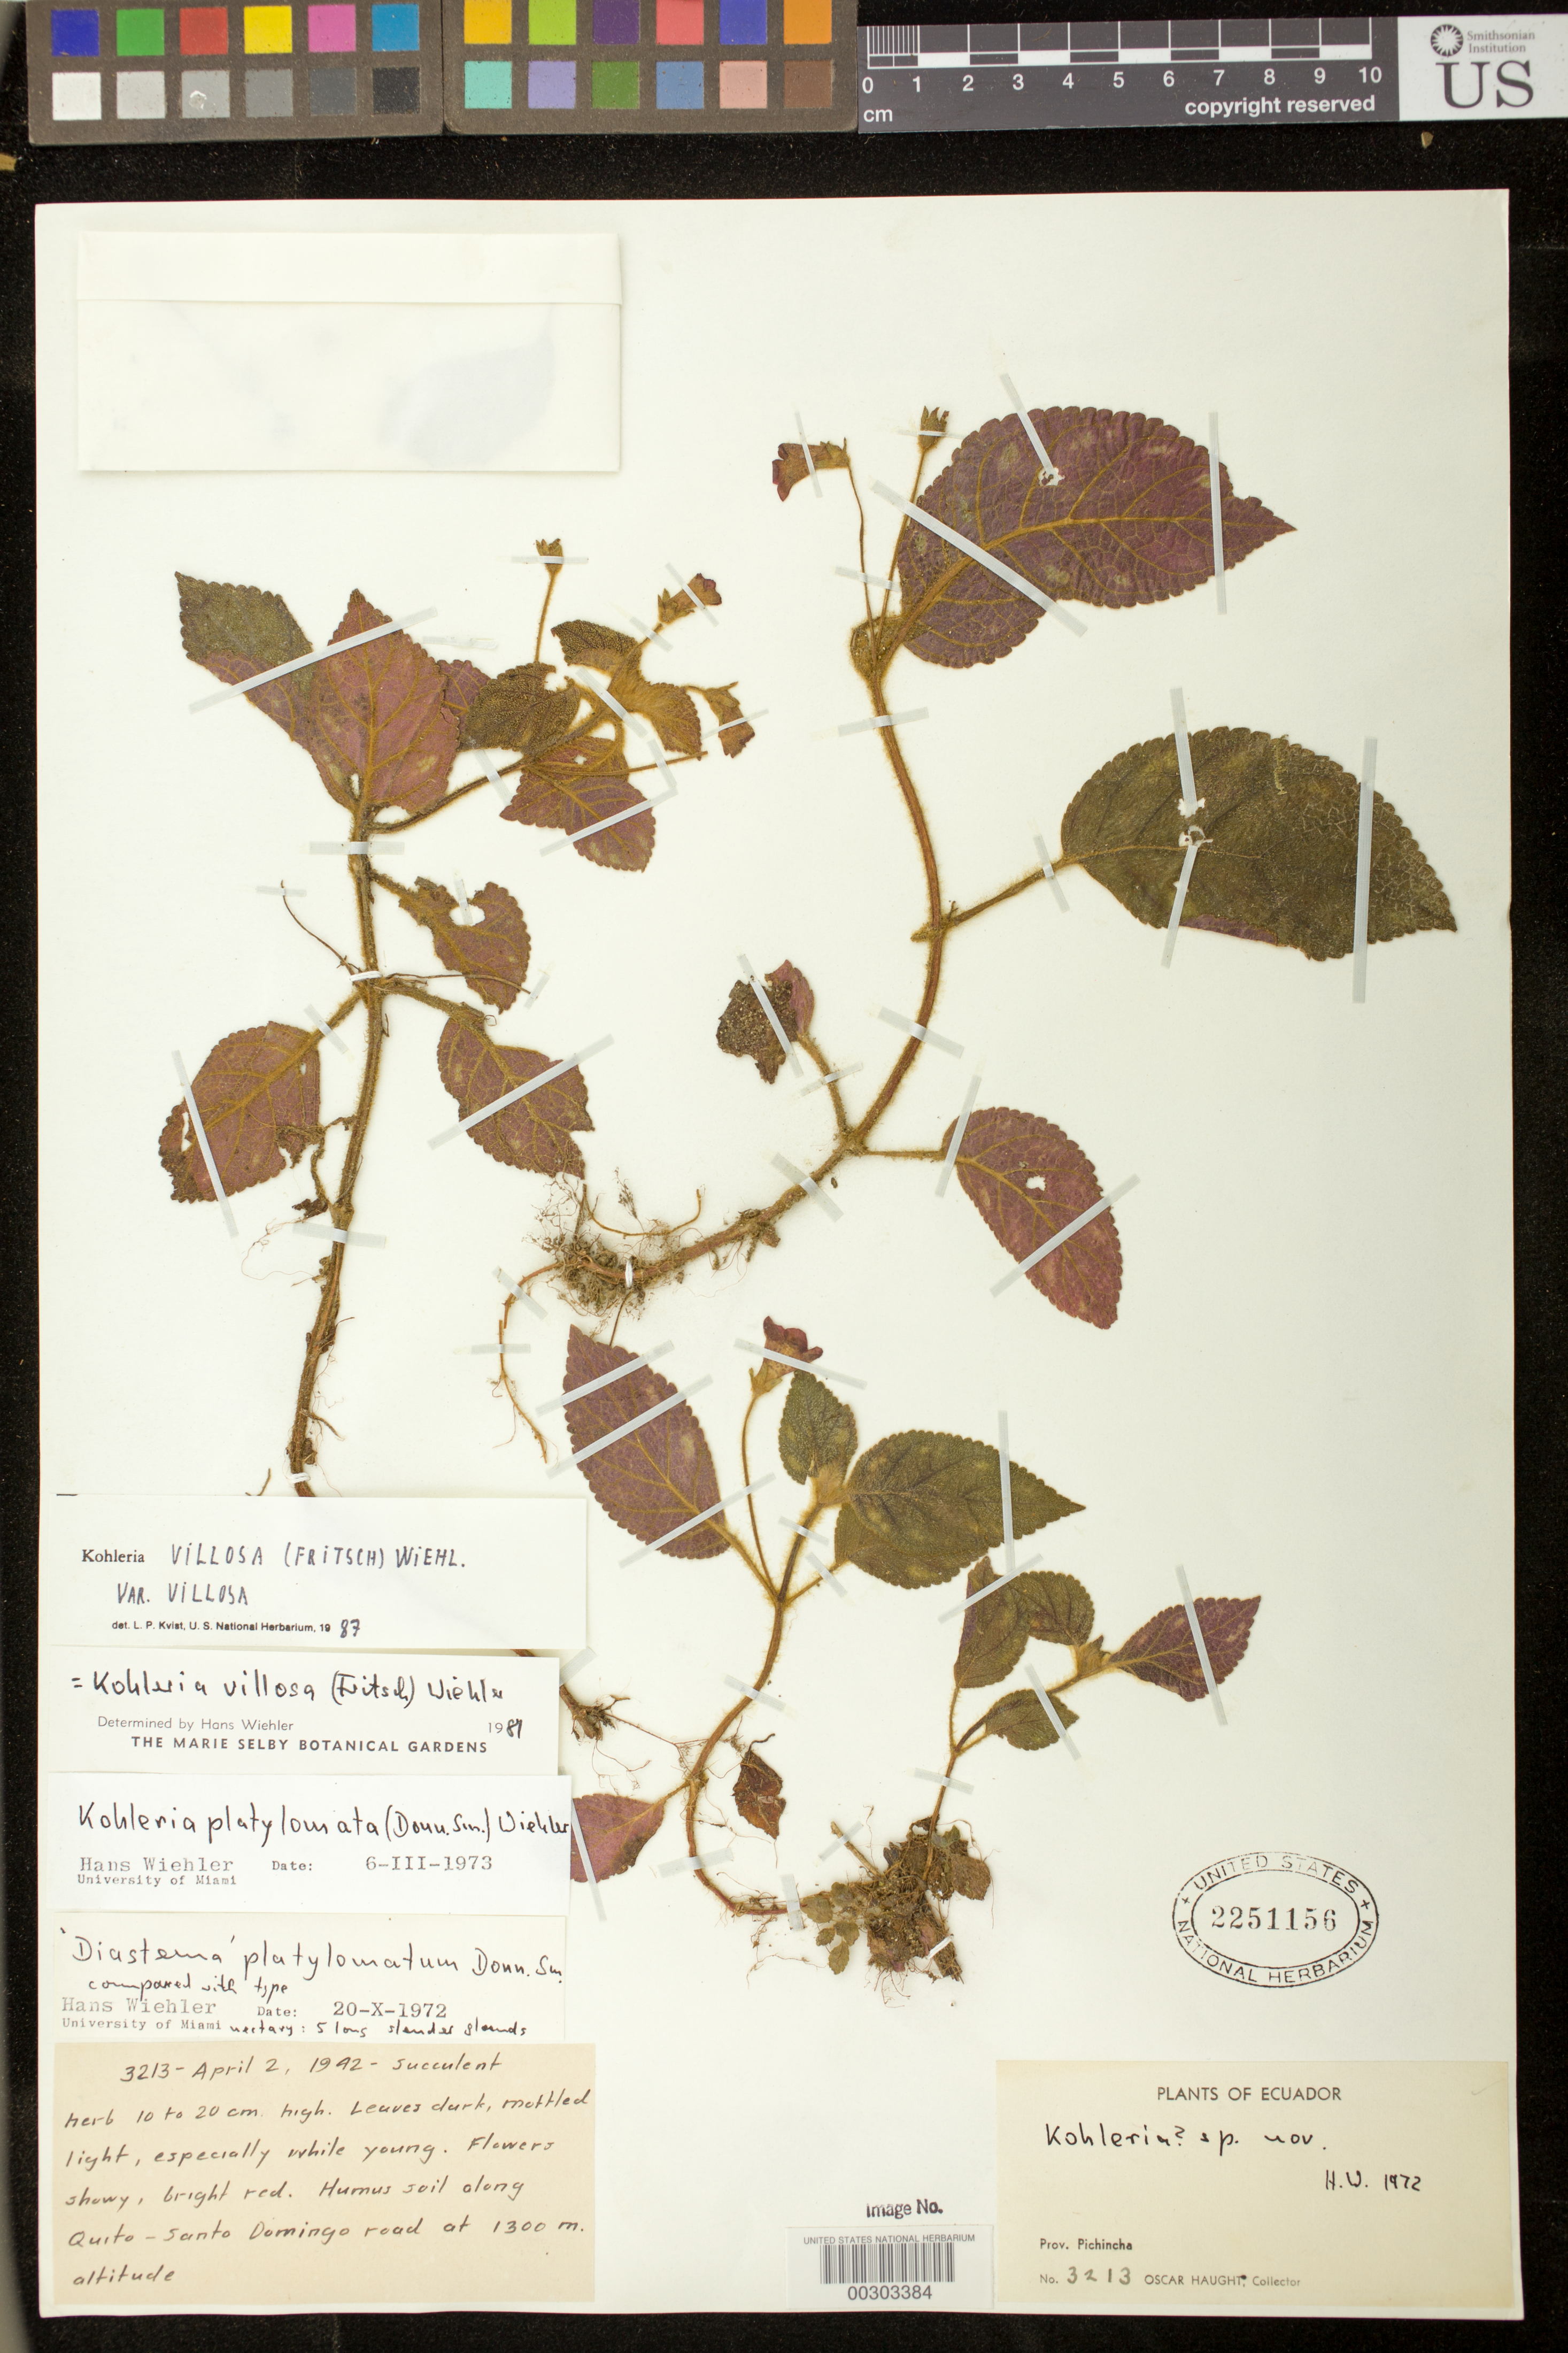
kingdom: Plantae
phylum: Tracheophyta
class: Magnoliopsida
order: Lamiales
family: Gesneriaceae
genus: Kohleria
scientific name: Kohleria villosa var. villosa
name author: (Fritsch) Wiehler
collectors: O. L. Haught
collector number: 3213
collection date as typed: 02 Apr 1942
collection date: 1942-04-02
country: Ecuador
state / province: Pichincha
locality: Along Quito - Santo Domingo road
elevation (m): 1300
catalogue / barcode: US 2251156